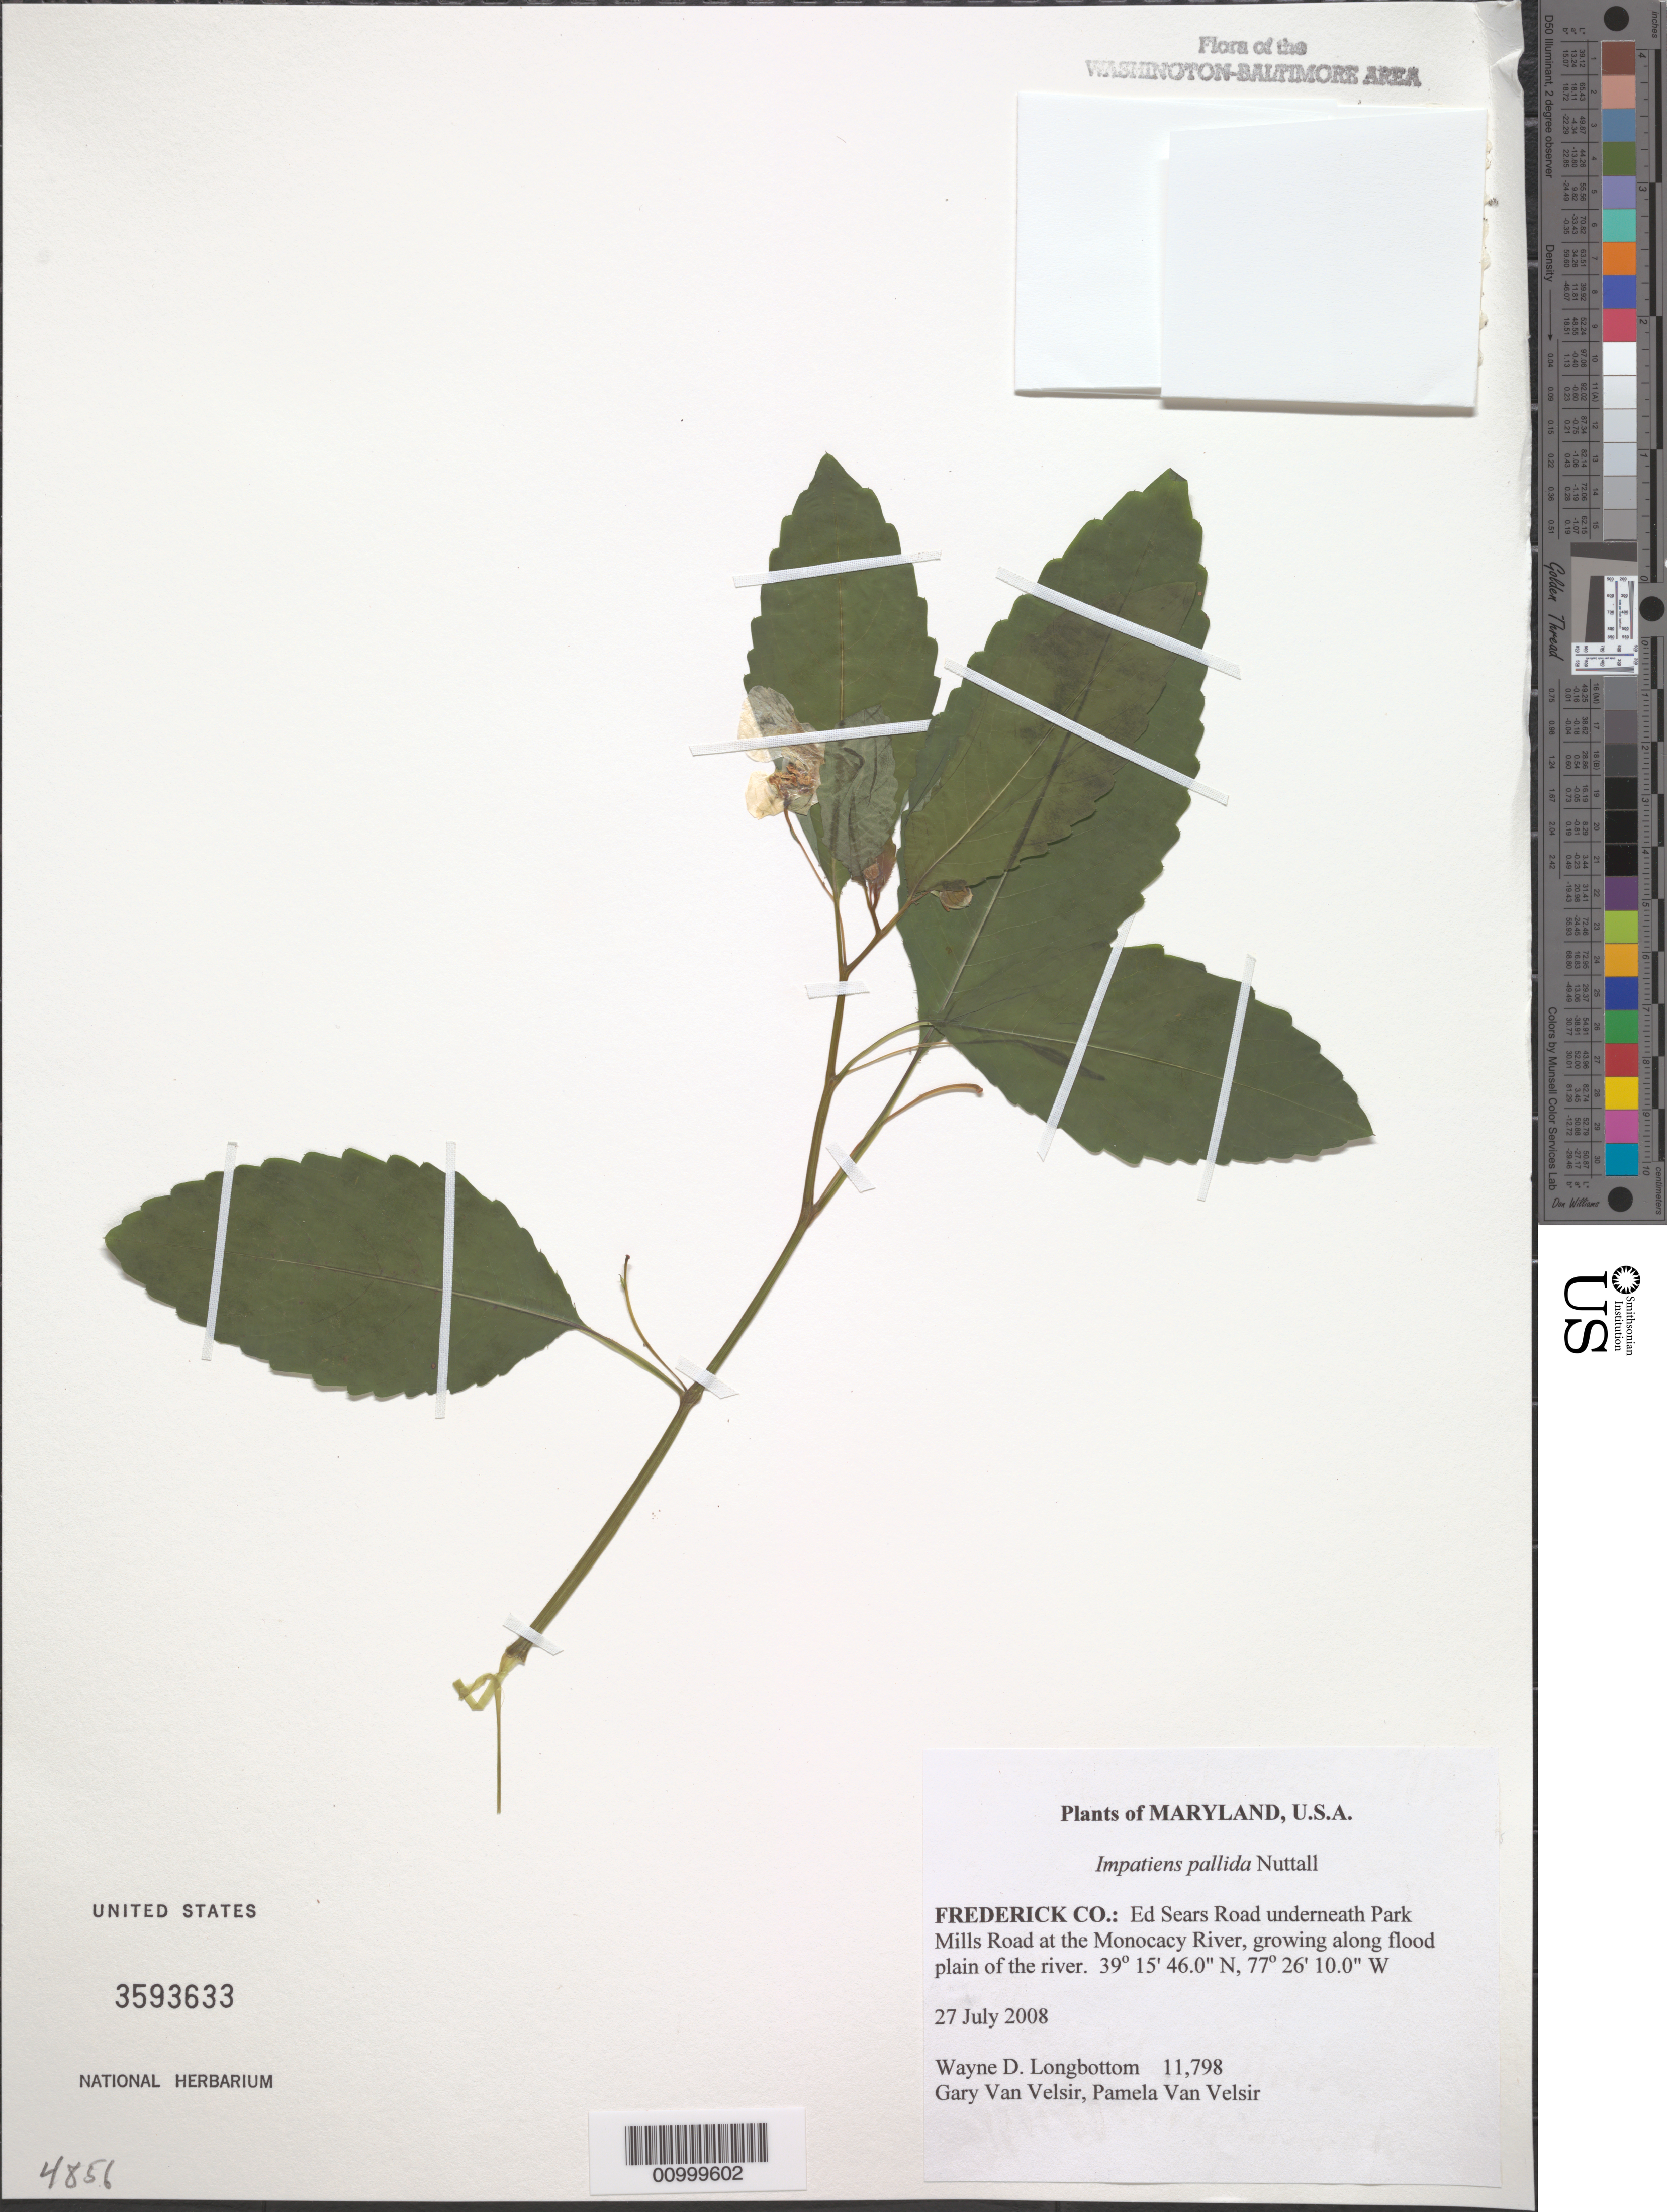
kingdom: Plantae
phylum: Tracheophyta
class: Magnoliopsida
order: Ericales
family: Balsaminaceae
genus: Impatiens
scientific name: Impatiens pallida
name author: Nutt.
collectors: W. D. Longbottom, G. Van Velsir & P. Van Velsir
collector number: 11798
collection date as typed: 27 July 2008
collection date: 2008-07-27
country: United States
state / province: Maryland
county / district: Frederick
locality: Ed Sears Road underneath Park Mills Road at the Monocacy River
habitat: growing along flood plain of the river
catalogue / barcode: US 3593633